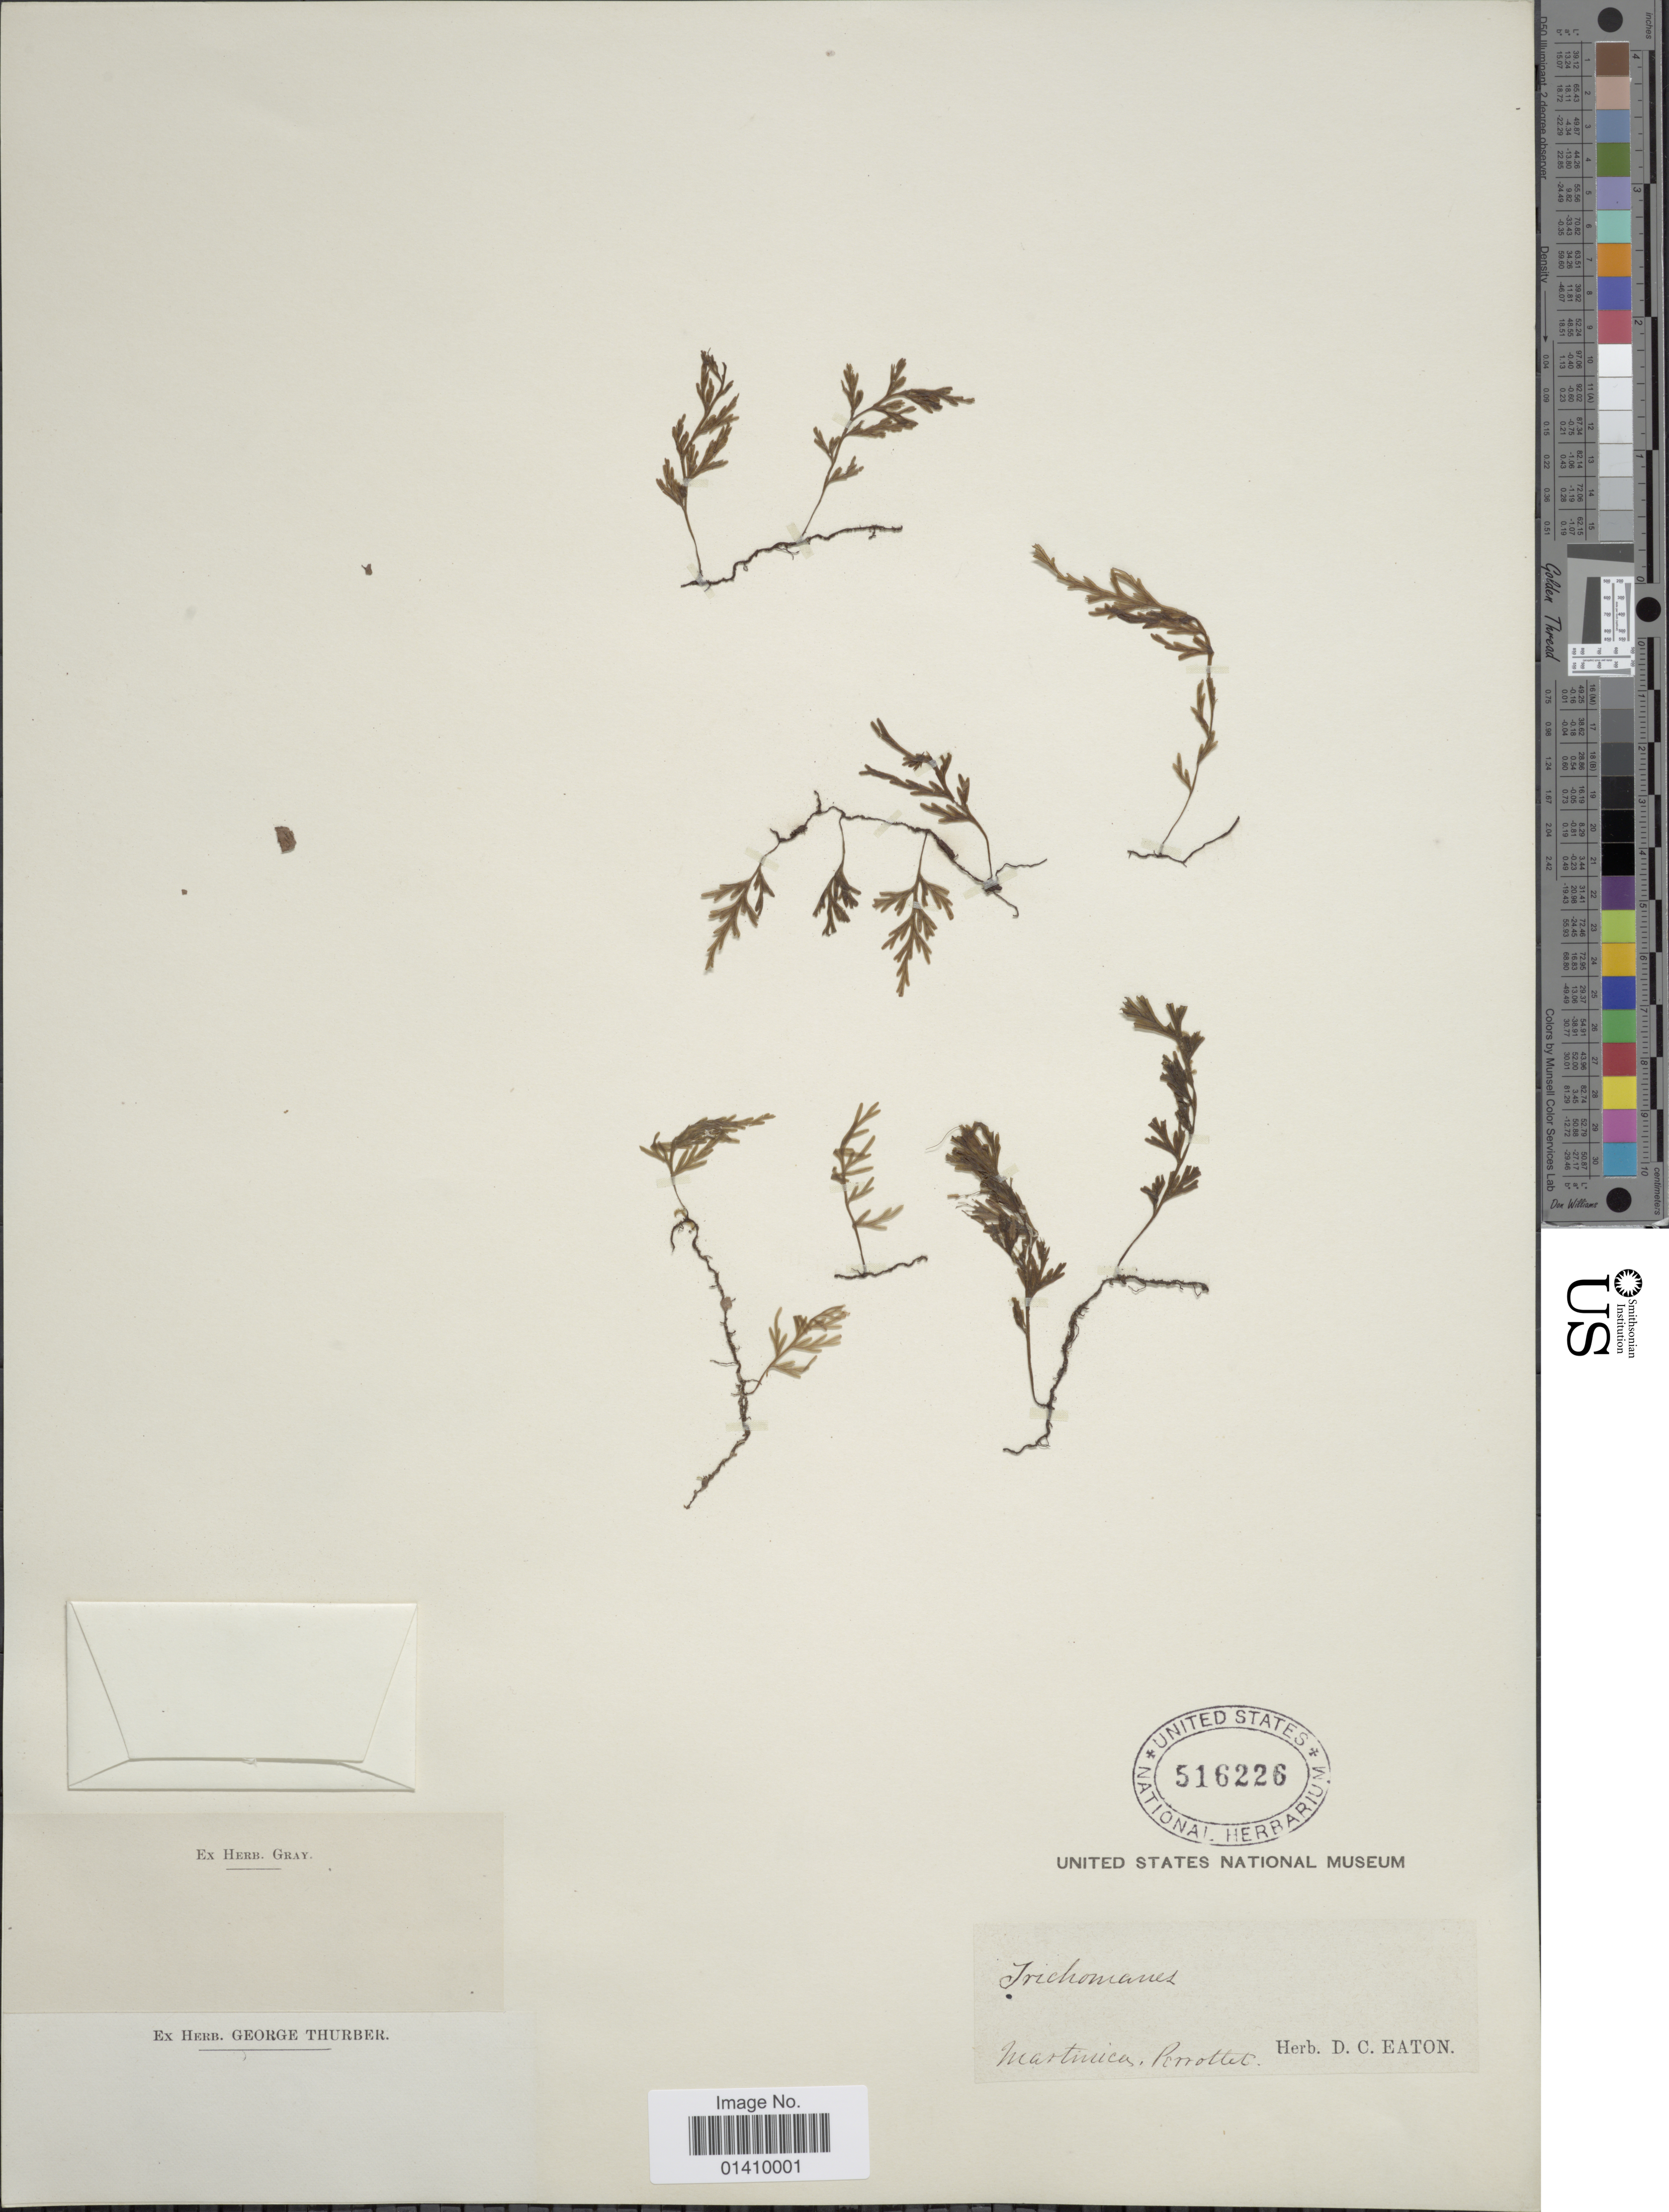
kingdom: Plantae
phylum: Tracheophyta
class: Polypodiopsida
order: Hymenophyllales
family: Hymenophyllaceae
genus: Polyphlebium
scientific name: Polyphlebium hymenophylloides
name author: (Bosch) Ebihara & Dubuisson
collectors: Perrottet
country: Martinique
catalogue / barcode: US 516226